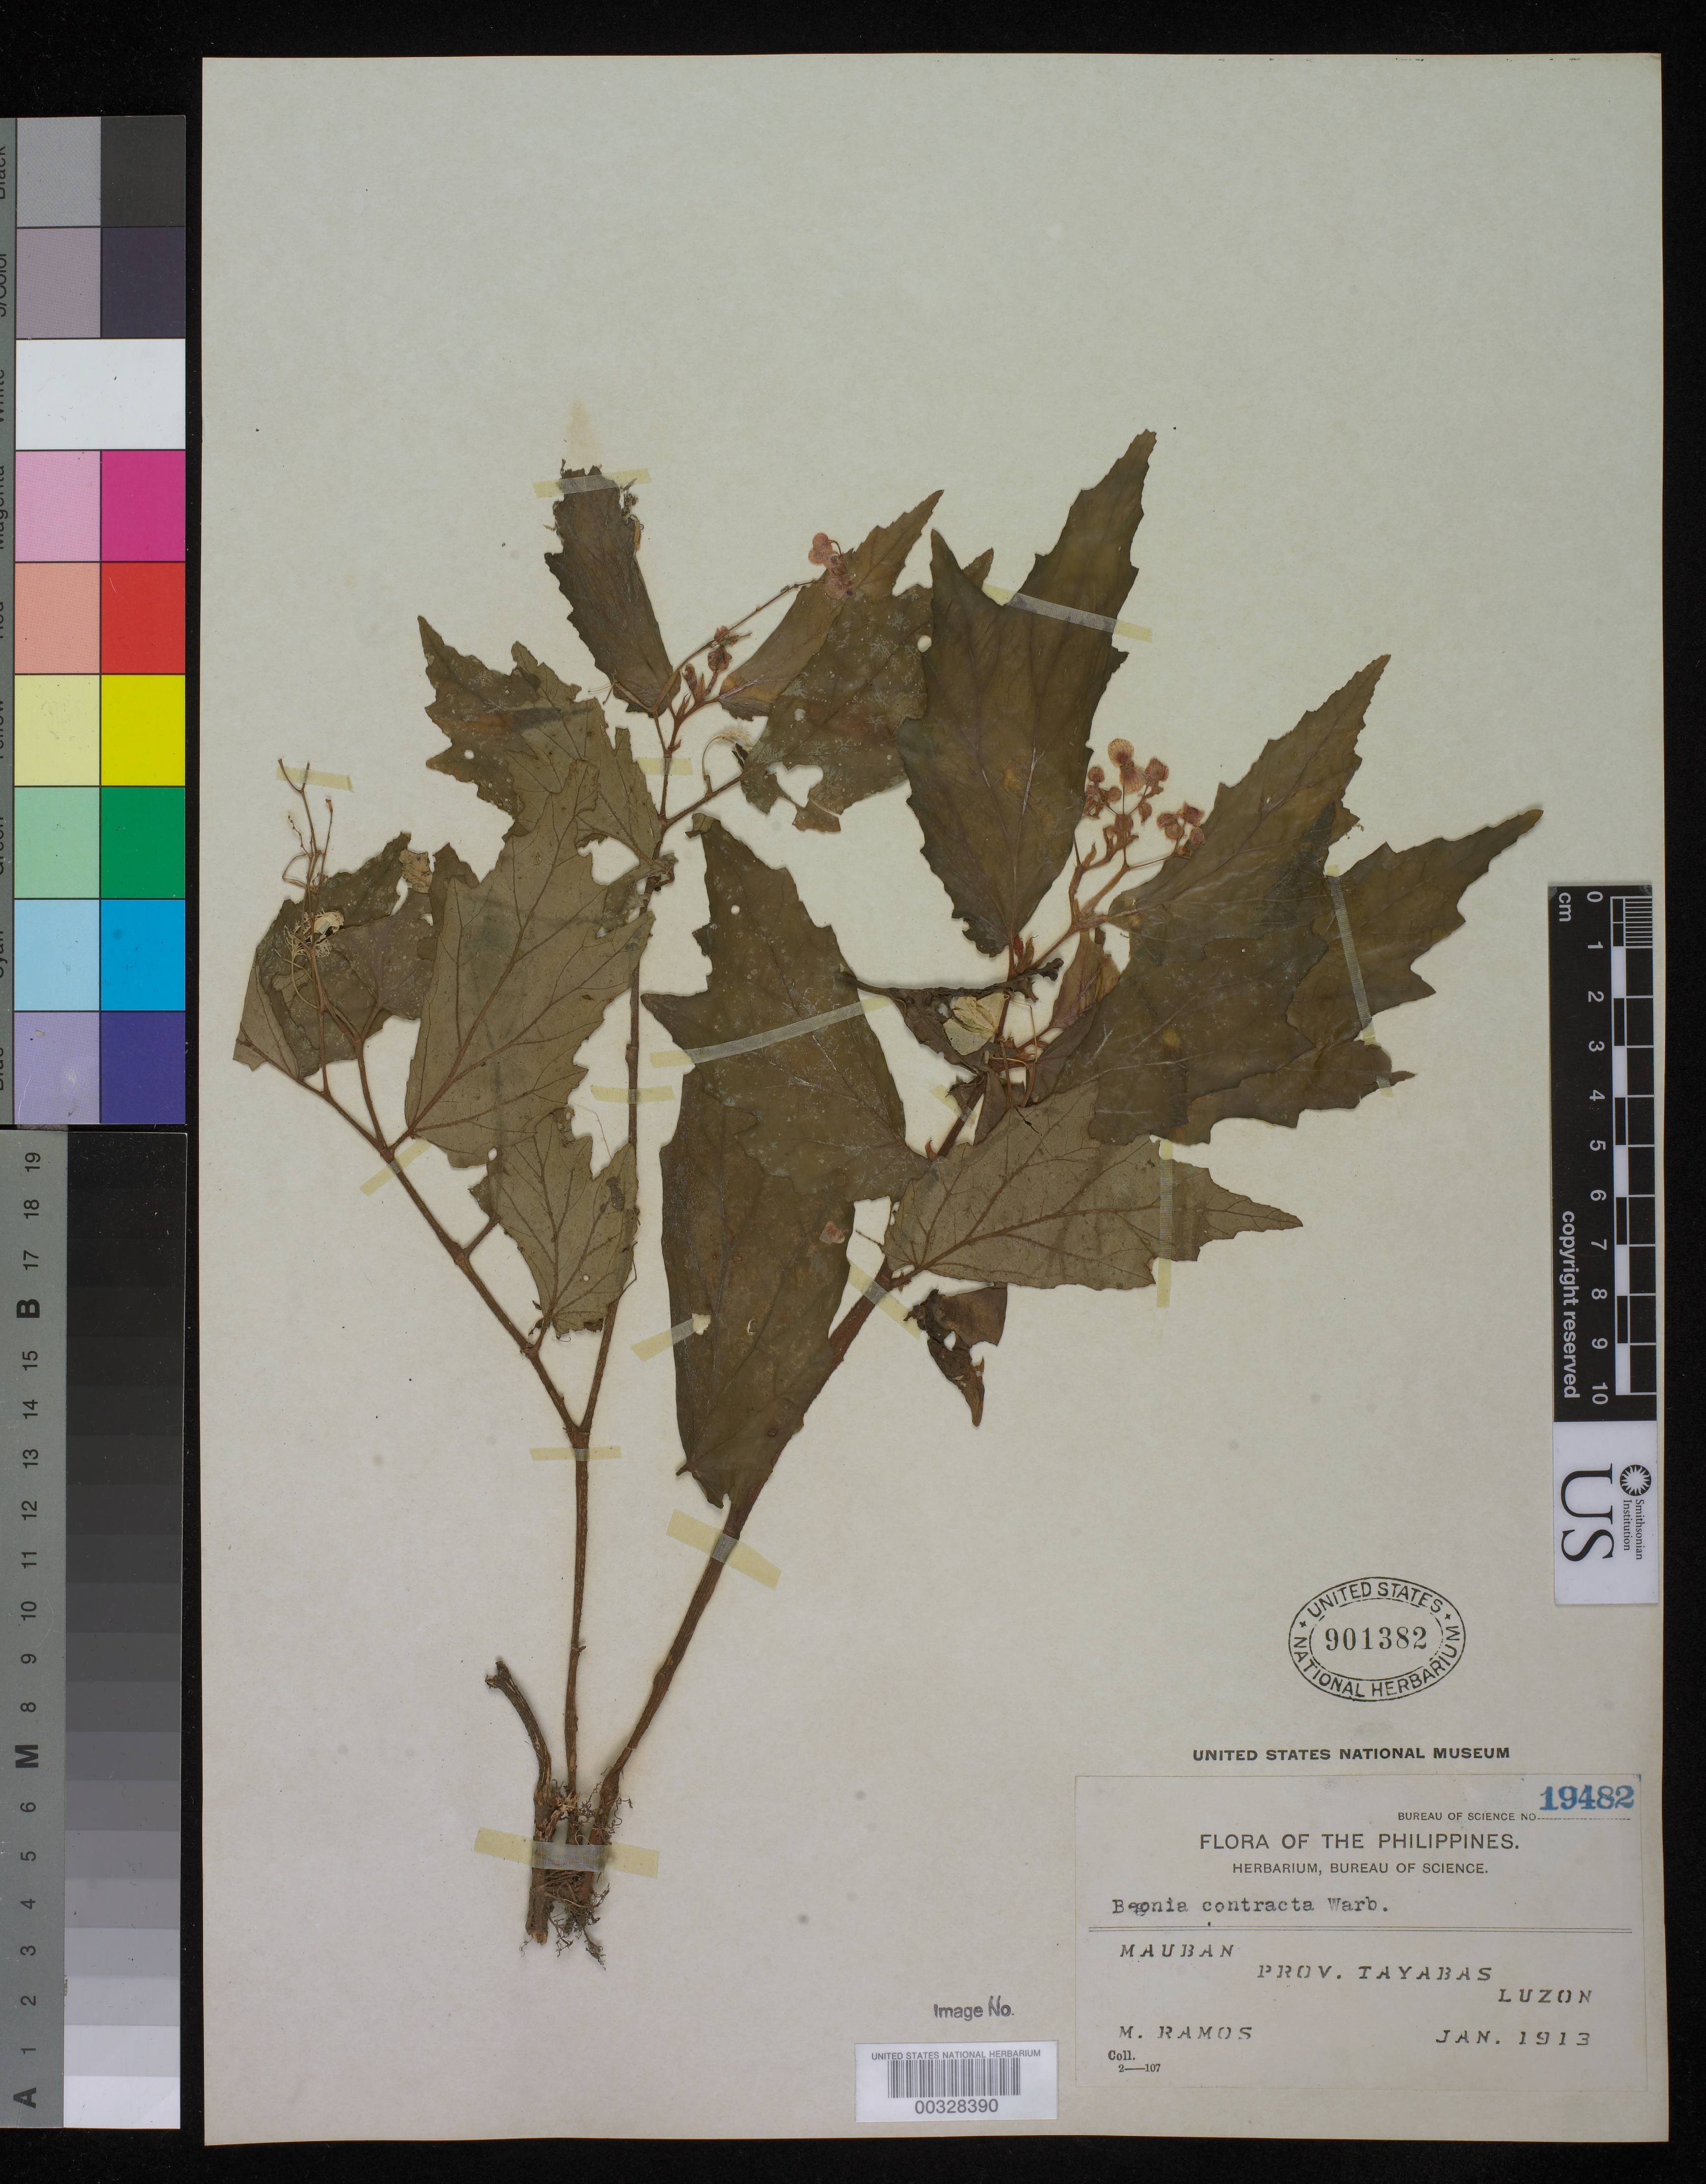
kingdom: Plantae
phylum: Tracheophyta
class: Magnoliopsida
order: Cucurbitales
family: Begoniaceae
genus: Begonia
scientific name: Begonia contracta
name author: Warb.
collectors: M. Ramos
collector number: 19482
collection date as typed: Jan 1913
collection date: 1913-01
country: Philippines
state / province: Calabarzon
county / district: Quezon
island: Luzon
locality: Mauban, tayabas prov. [= quezon province]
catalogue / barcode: US 901382